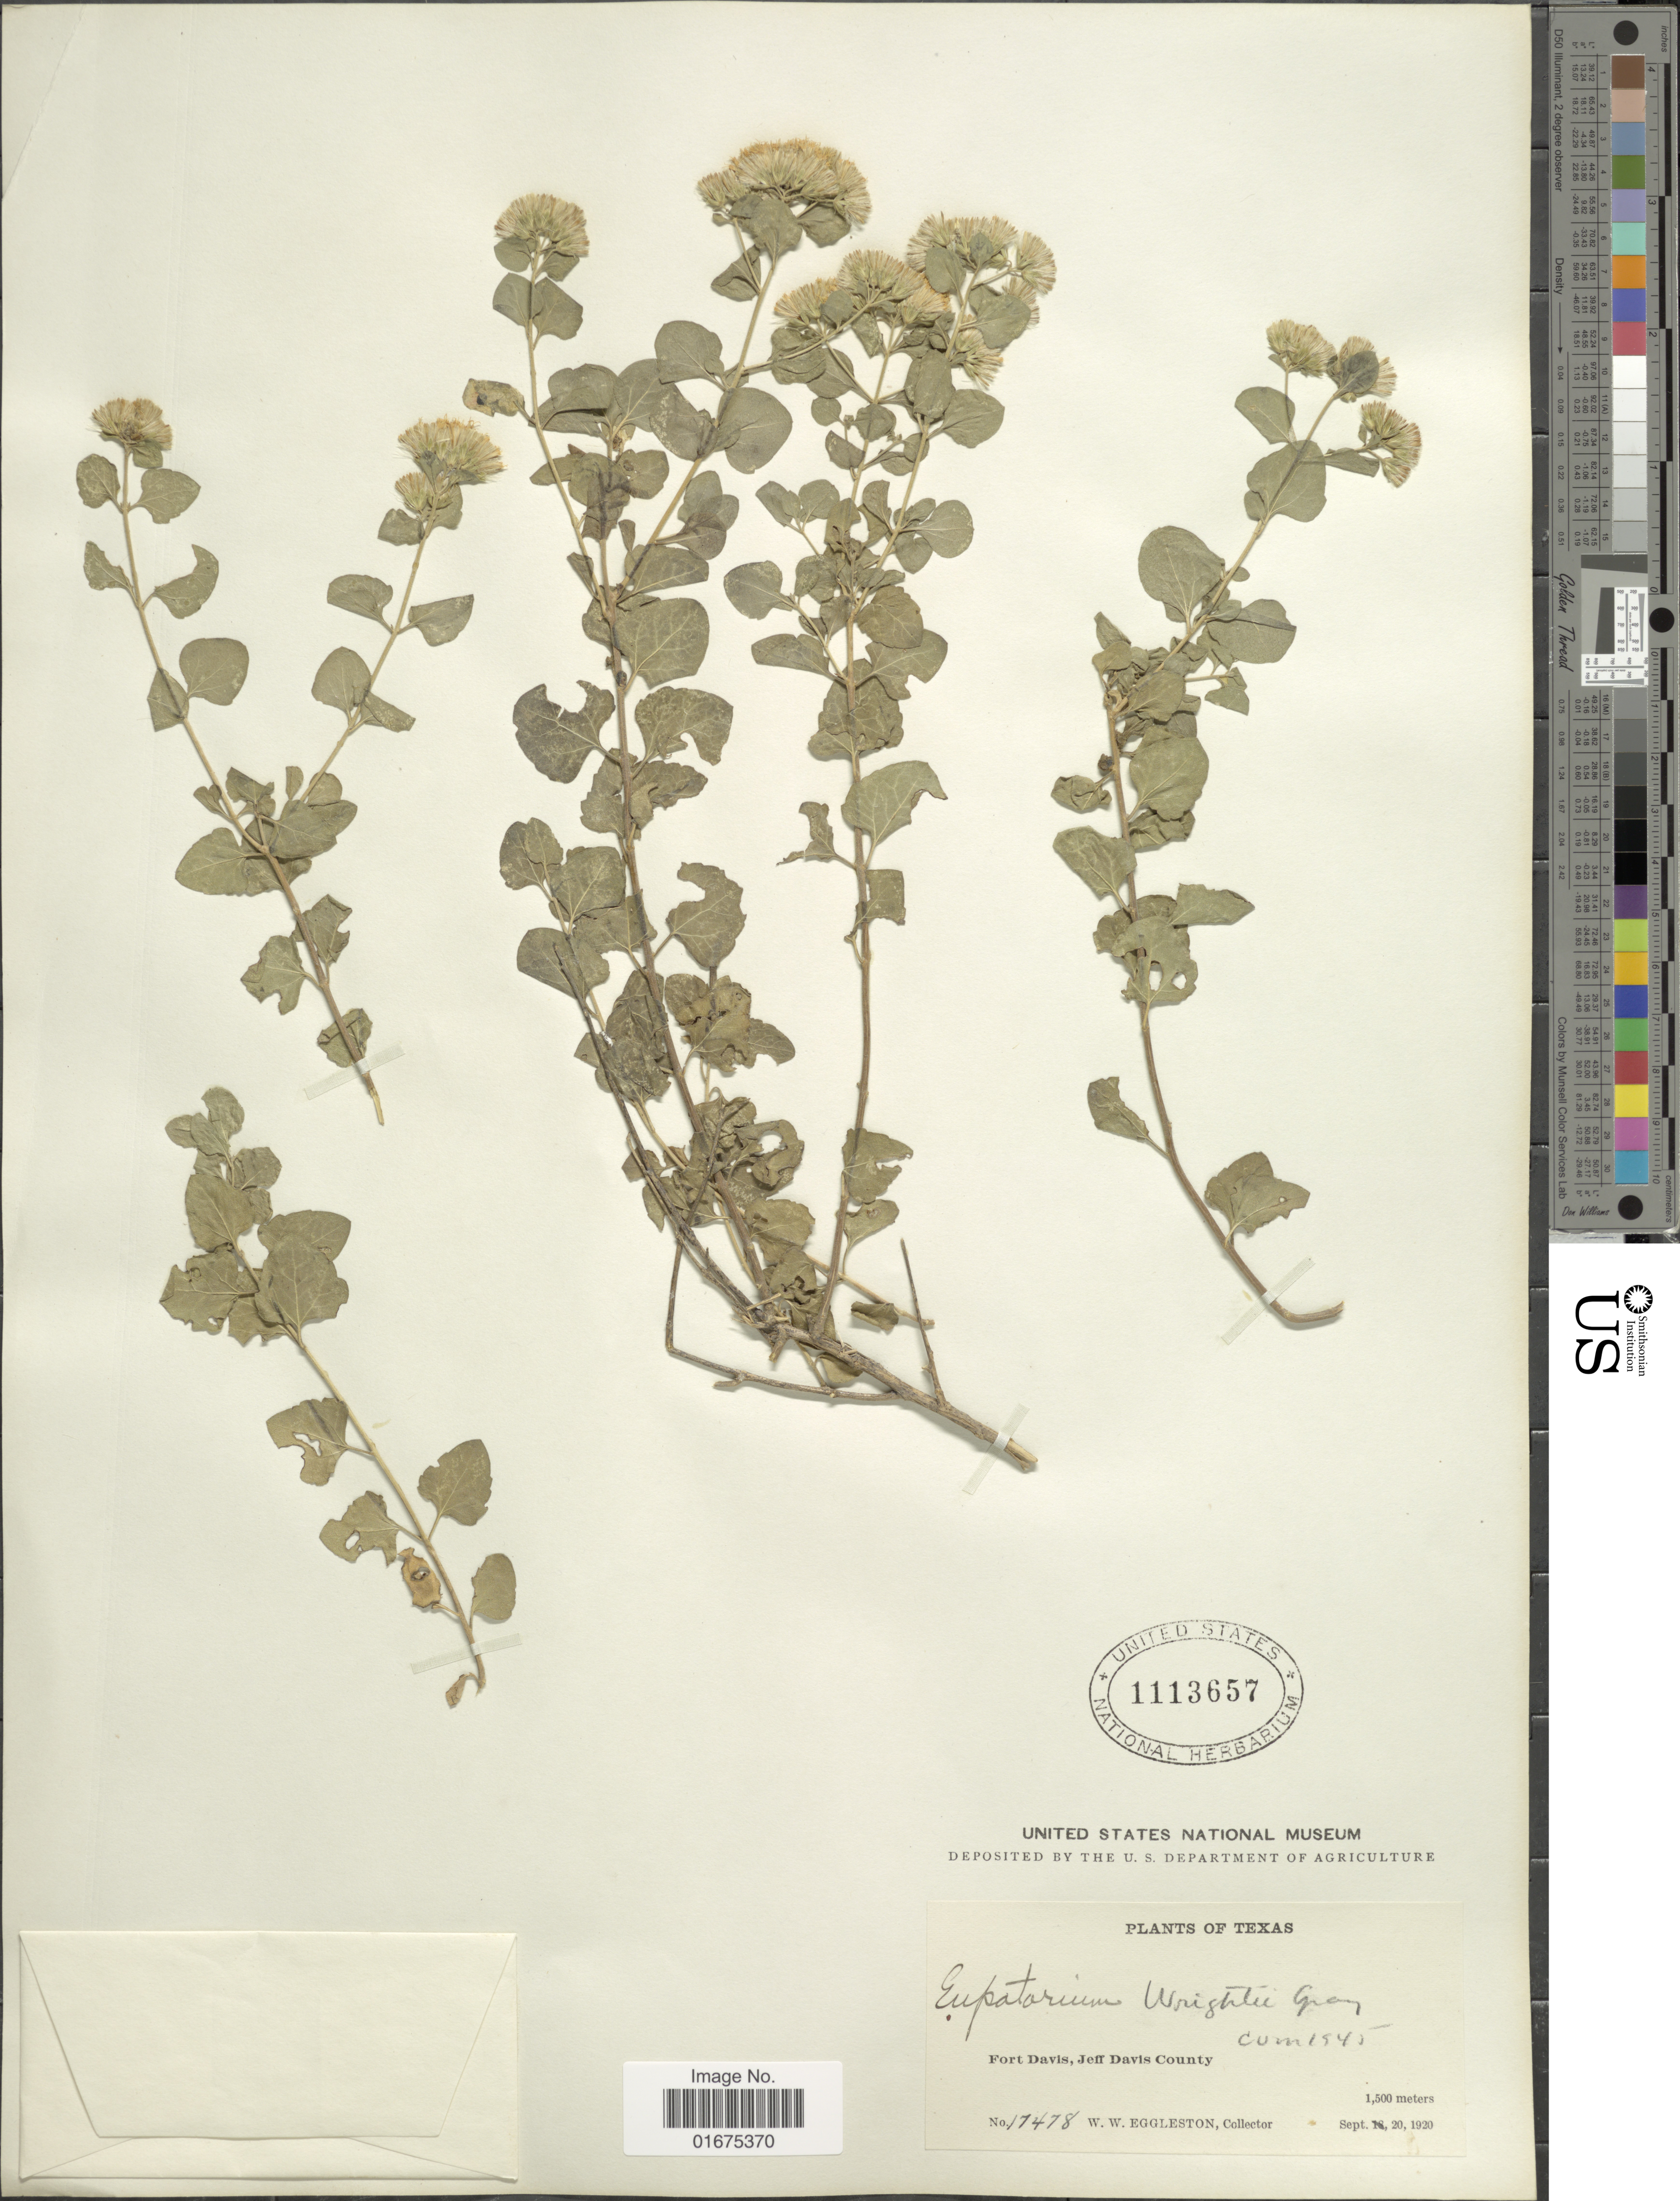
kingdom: Plantae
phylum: Tracheophyta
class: Magnoliopsida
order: Asterales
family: Asteraceae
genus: Ageratina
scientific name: Ageratina wrightii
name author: (A. Gray) R.M. King & H. Rob.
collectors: W. W. Eggleston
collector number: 1748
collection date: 1920-09-20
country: United States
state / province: Texas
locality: Fort Davis, Jeff Davis County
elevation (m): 1500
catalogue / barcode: US 1113657